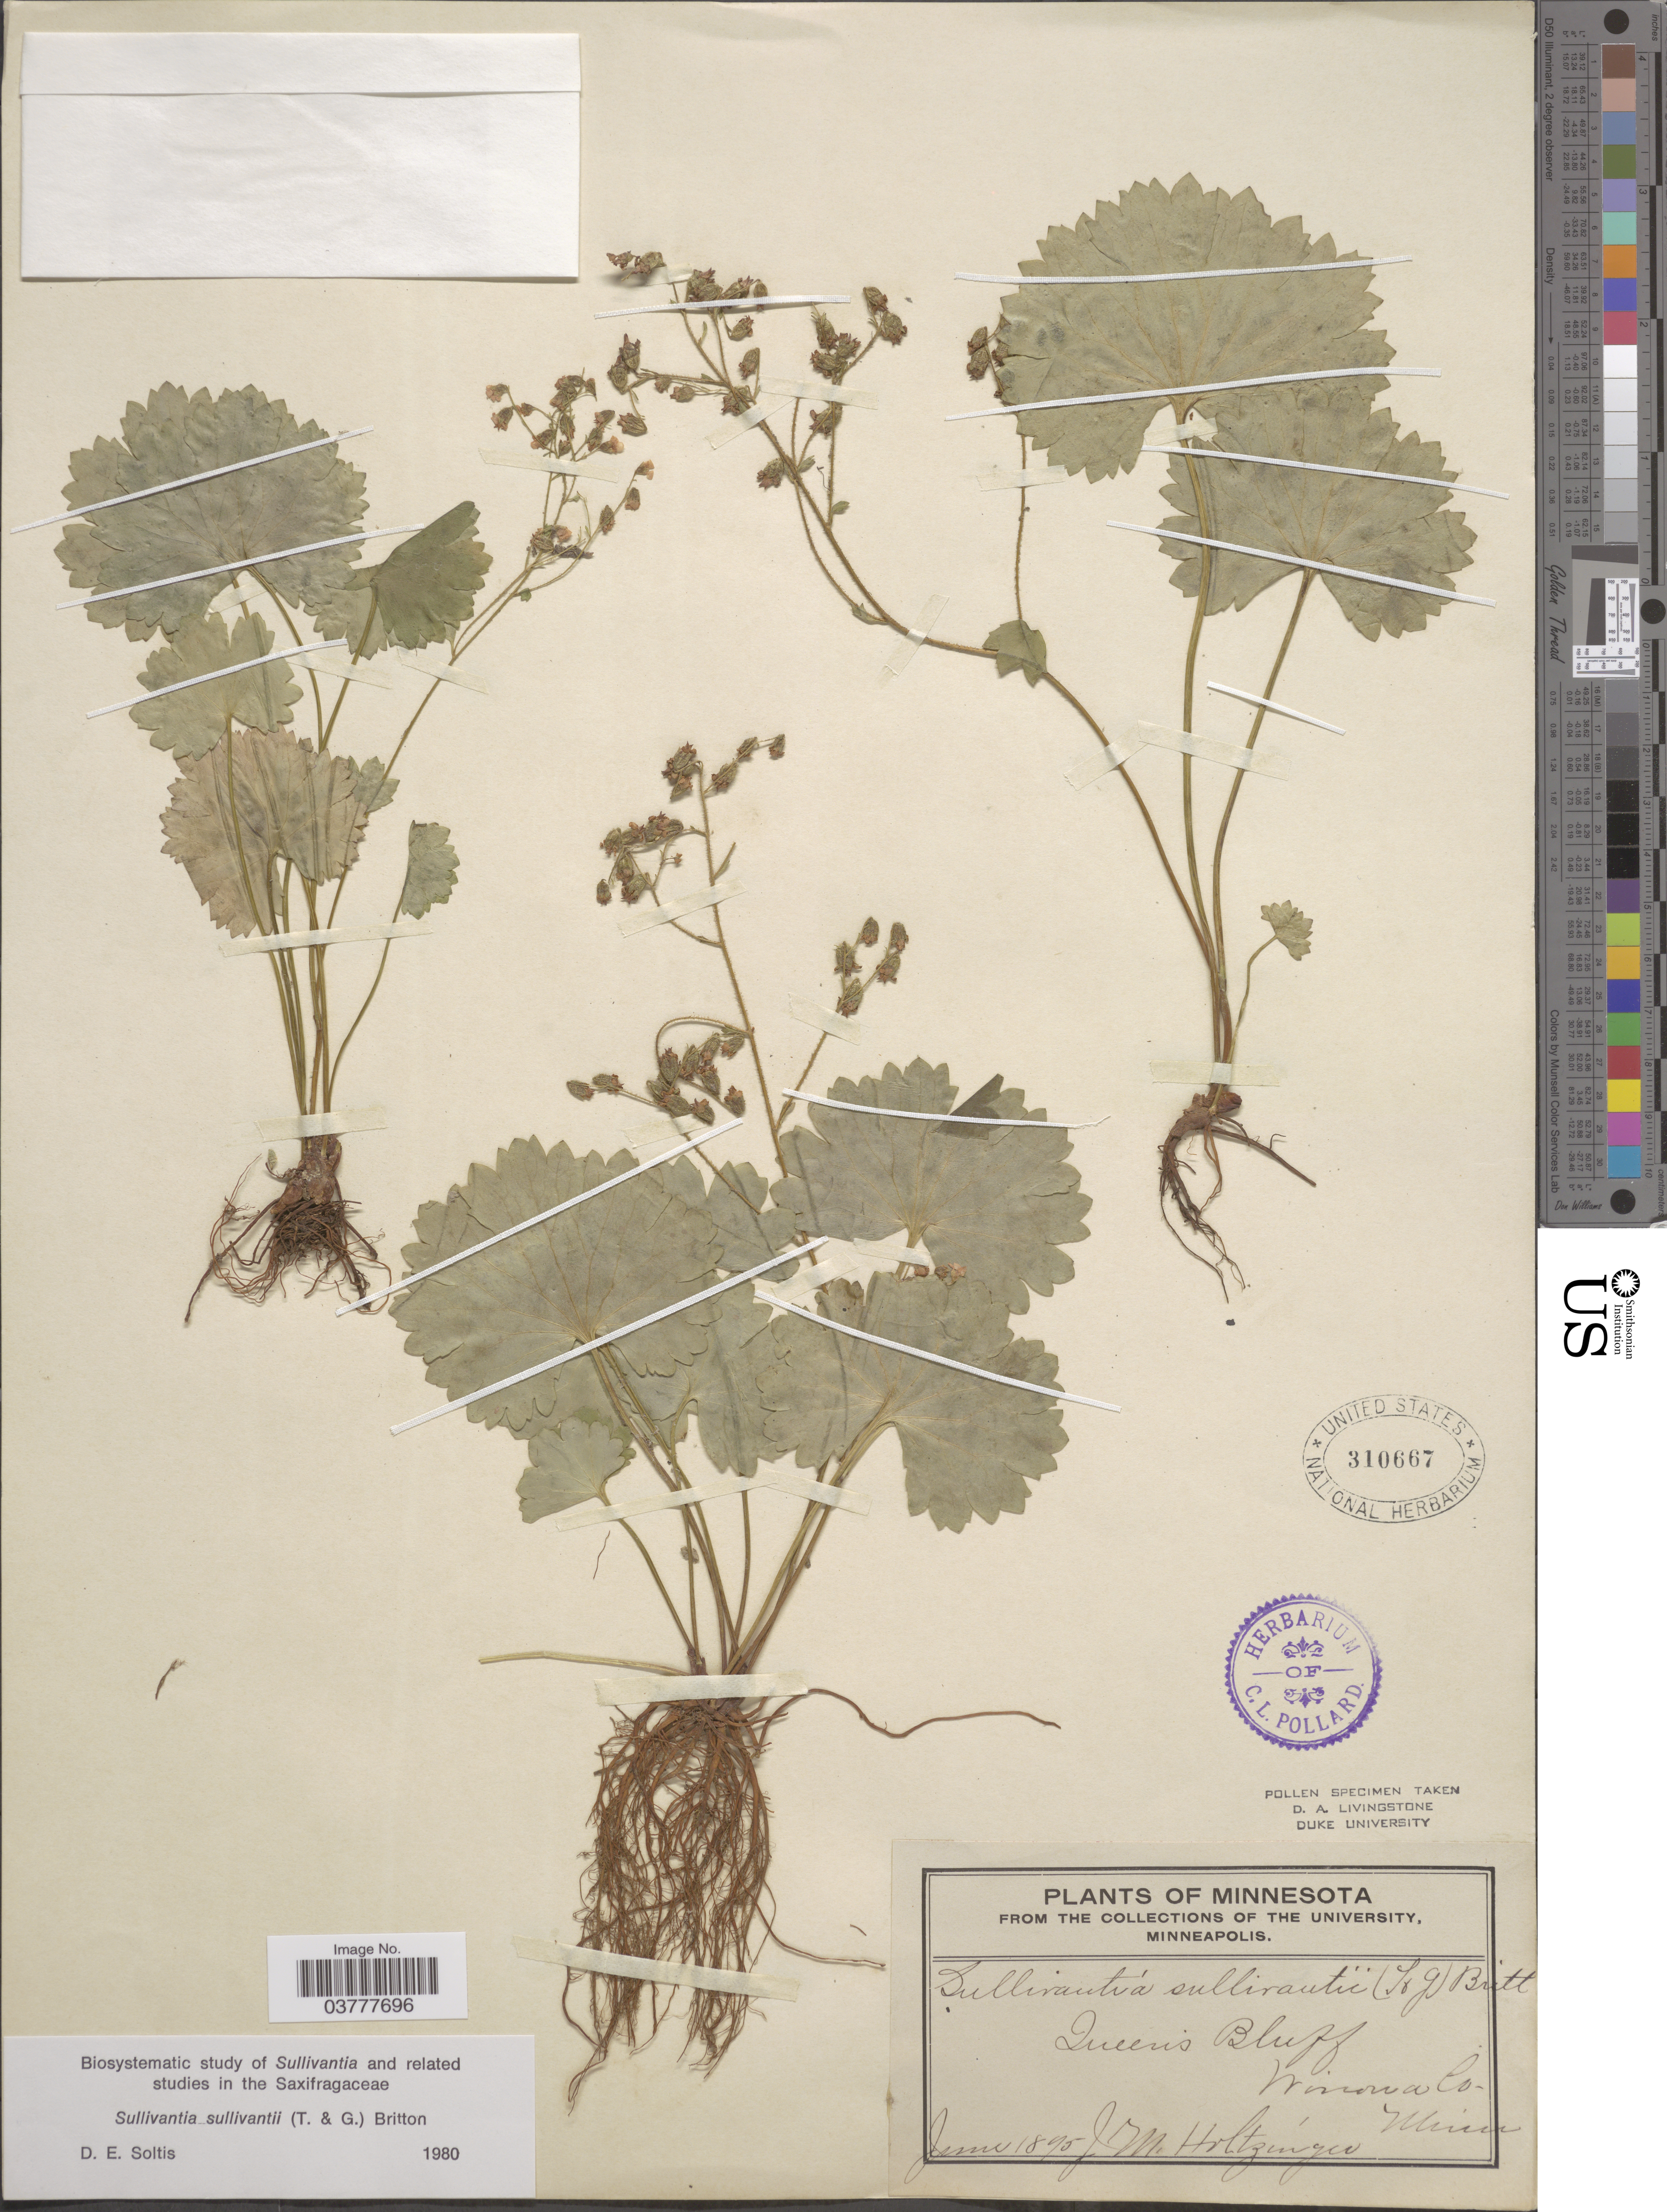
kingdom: Plantae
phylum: Tracheophyta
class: Magnoliopsida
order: Saxifragales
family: Saxifragaceae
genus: Sullivantia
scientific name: Sullivantia sullivantii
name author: (Torr. & A. Gray) Britton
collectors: J. Holtzinger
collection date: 1895-06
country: United States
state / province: Minnesota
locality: Queen's Bluff, Winona Co.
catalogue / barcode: US 310667